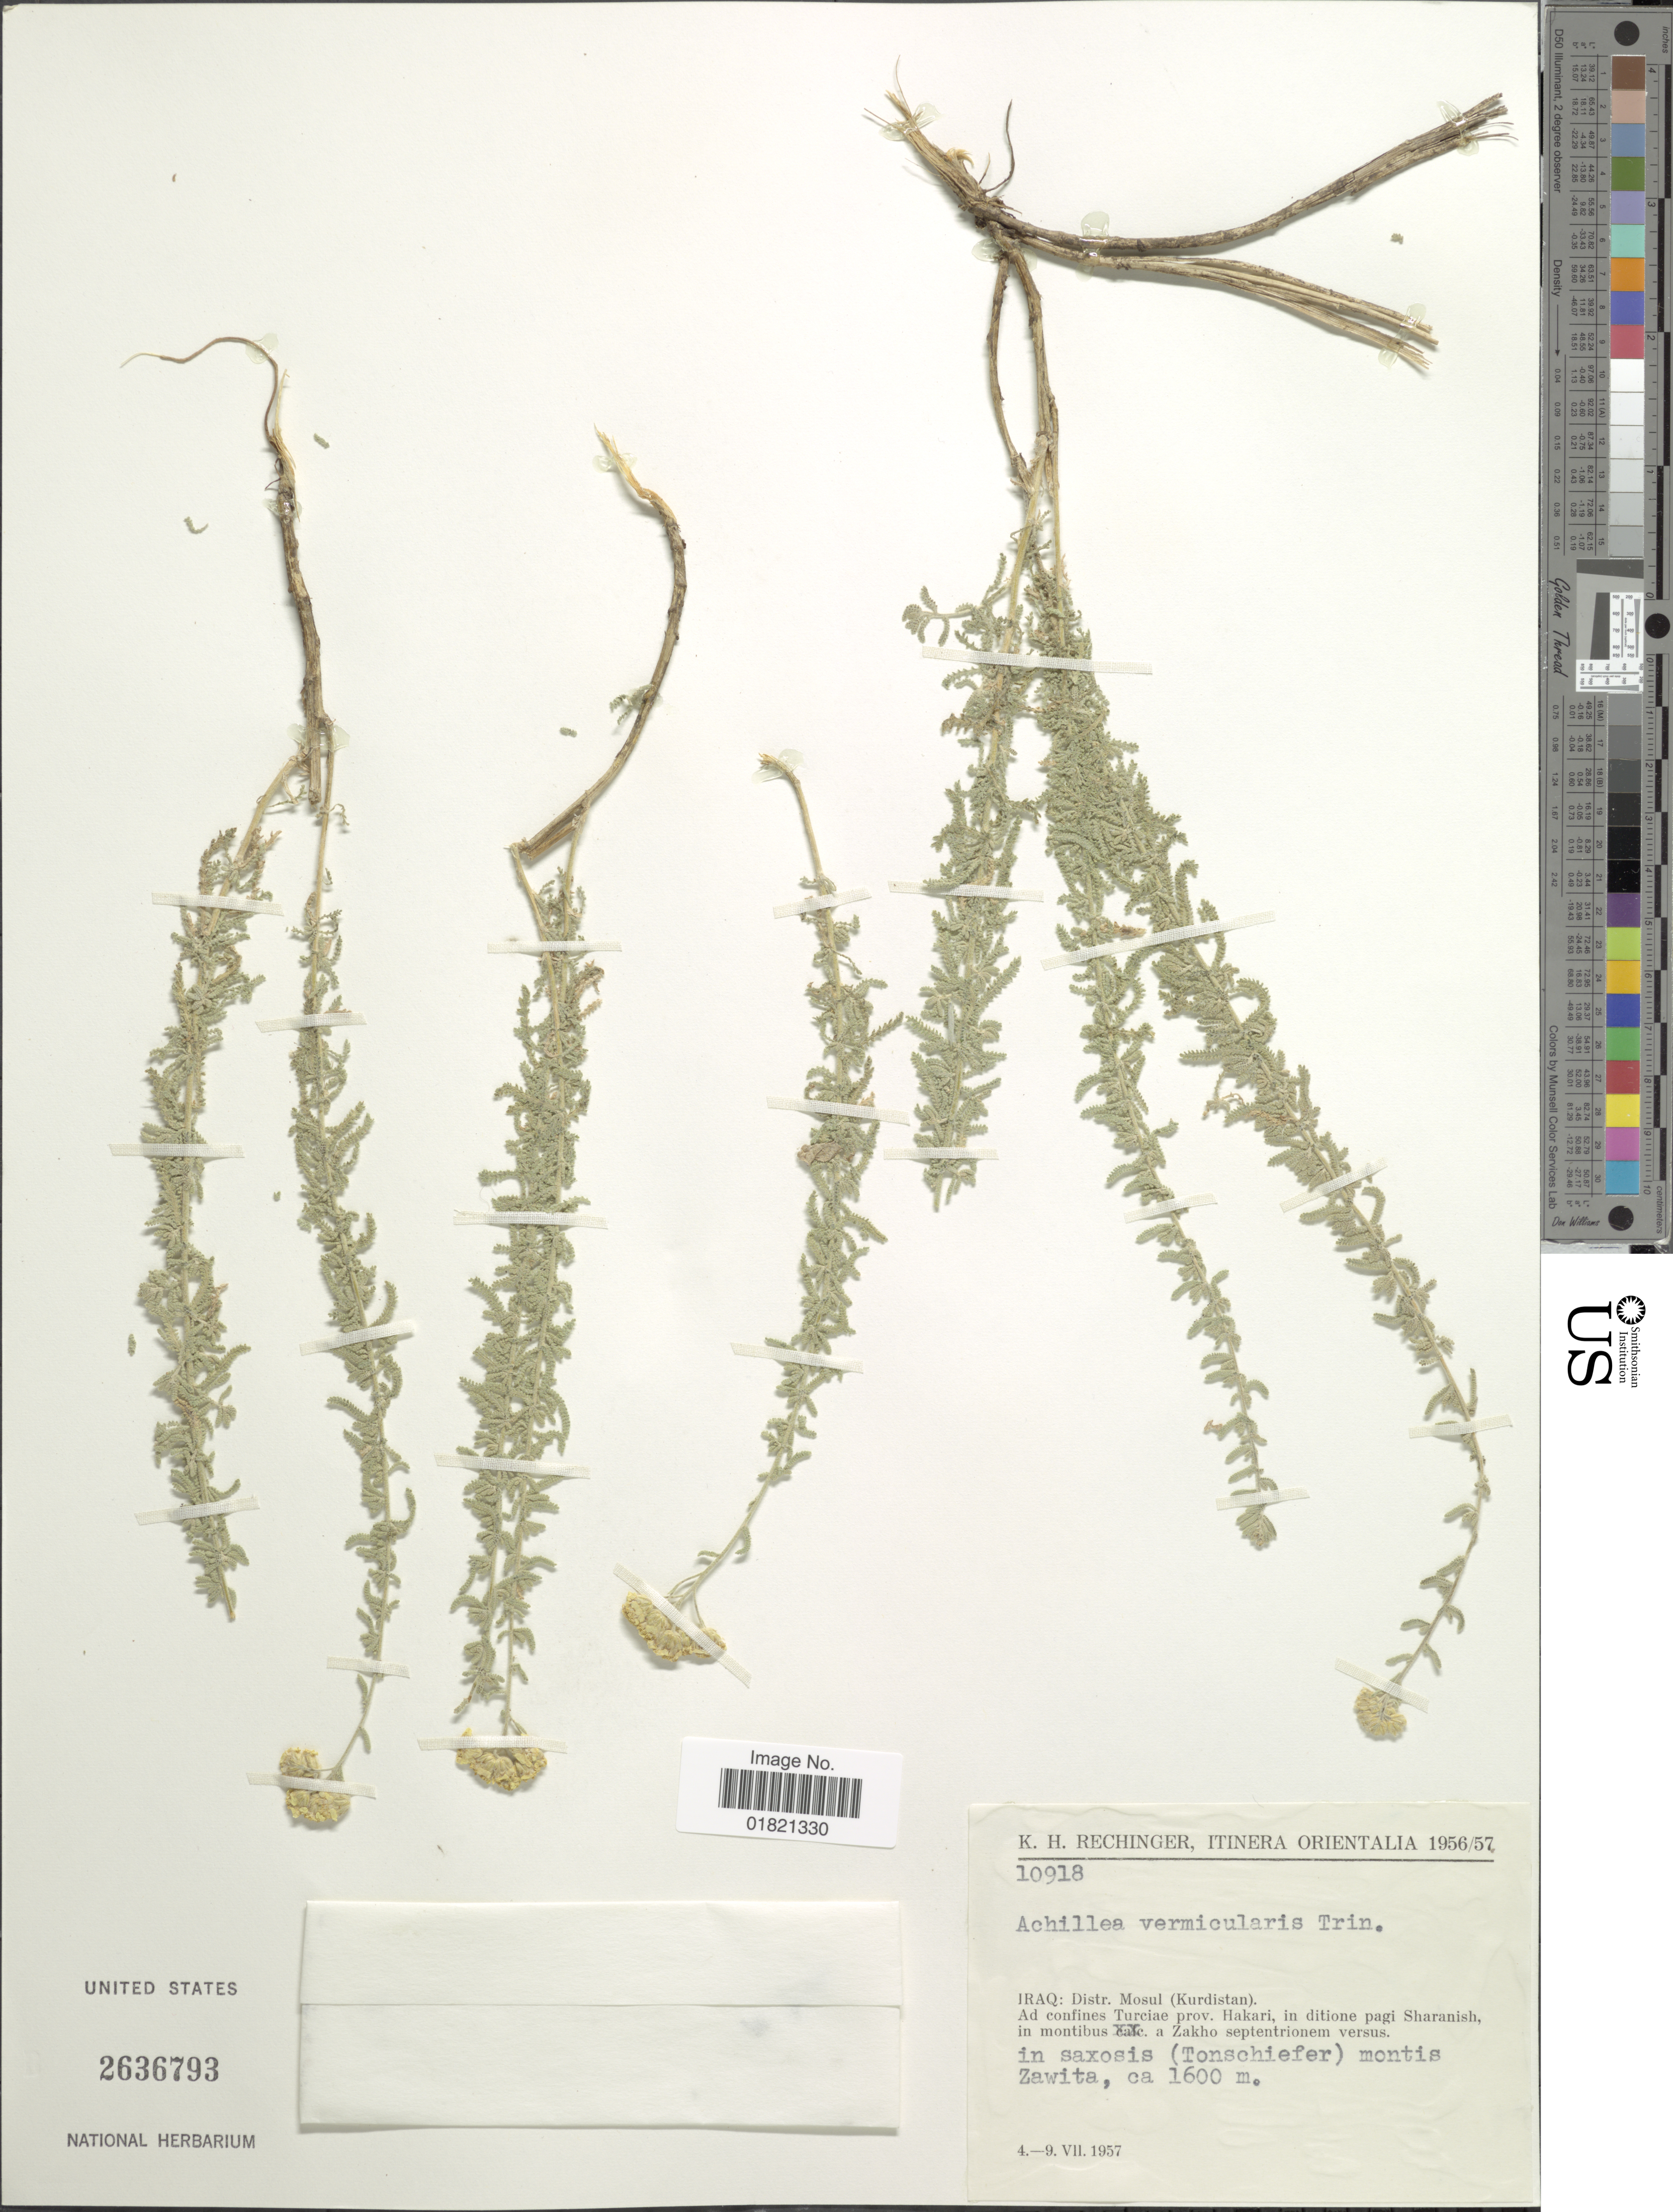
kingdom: Plantae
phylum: Tracheophyta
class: Magnoliopsida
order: Asterales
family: Asteraceae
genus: Achillea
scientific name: Achillea vermicularis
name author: Trin.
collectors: K. H. Rechinger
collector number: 10918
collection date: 1957-07-04/1957-07-09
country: Iraq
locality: Distr. Mosul (Kurdistan). Ad confines Turciae prov. Hakari, in ditione pagi Sharanish, in montibus a Zakho septentrionem versus. in saxosis (Tonschiefer) montis Zawita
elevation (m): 1600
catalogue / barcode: US 2636793